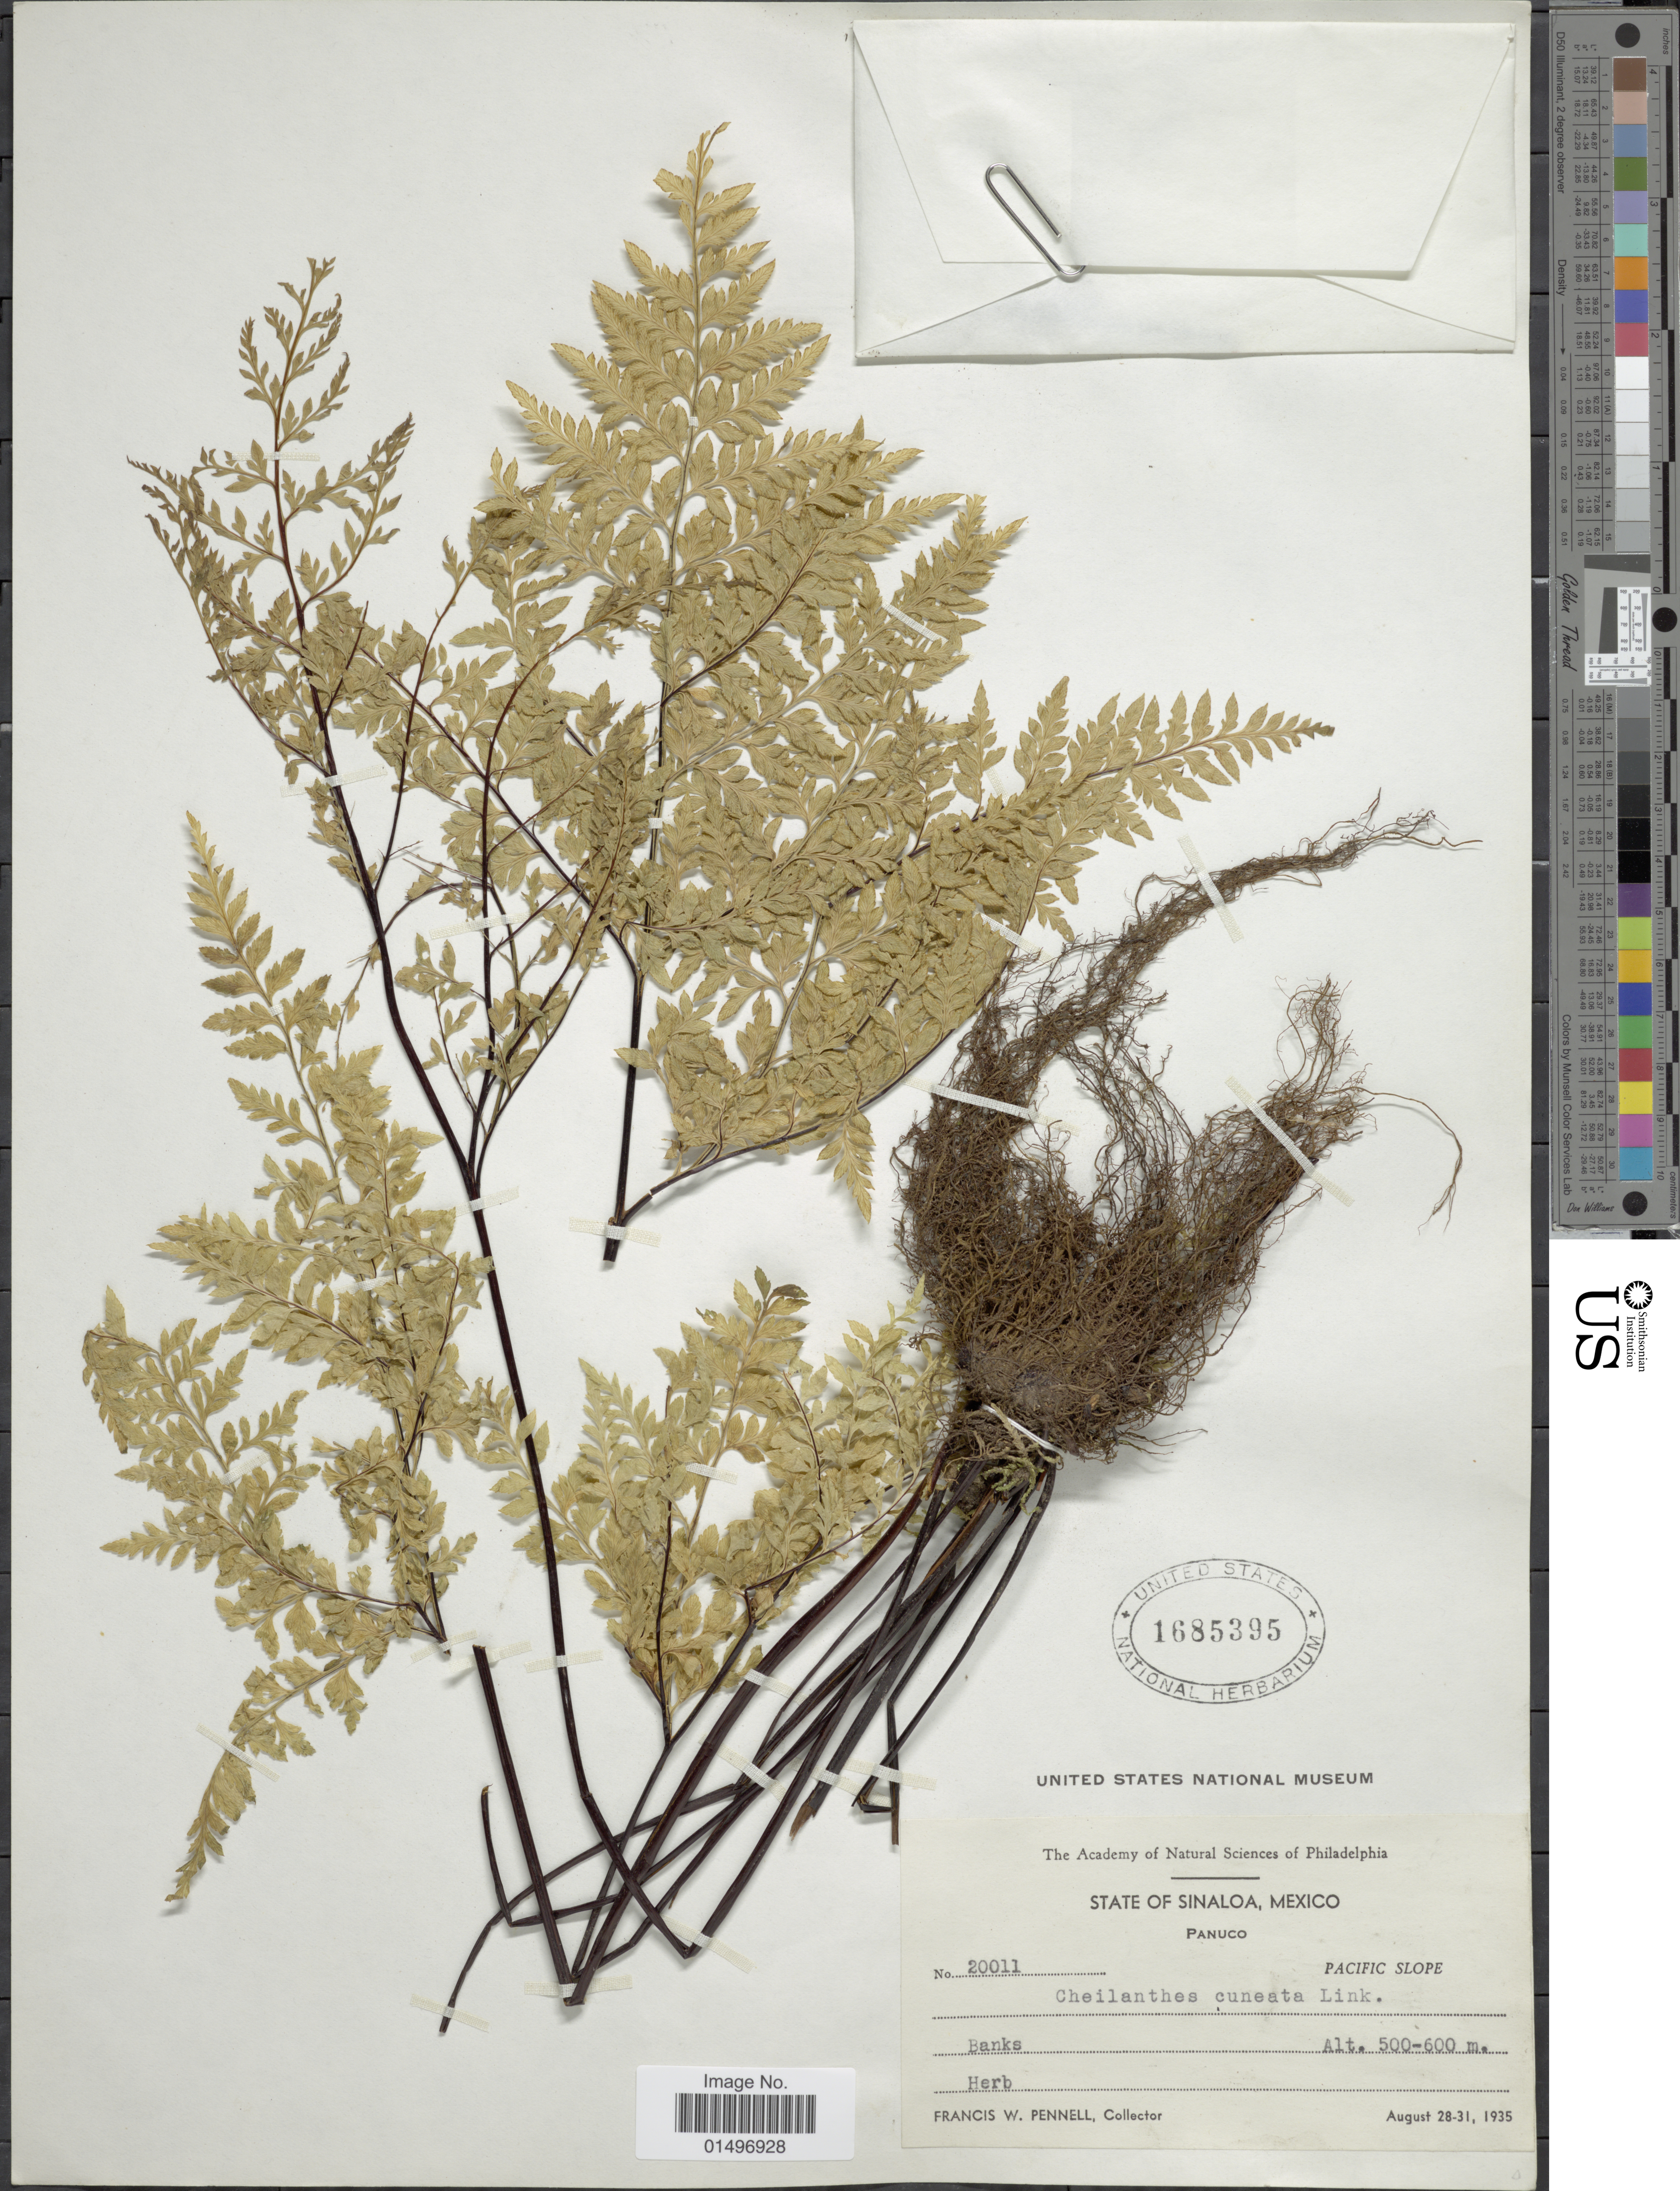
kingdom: Plantae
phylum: Tracheophyta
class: Polypodiopsida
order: Polypodiales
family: Pteridaceae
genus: Gaga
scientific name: Gaga chaerophylla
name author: (Mart. & Ikonn.-Gal.) Fay W. Li & Windham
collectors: F. W. Pennell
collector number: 20011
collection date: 1935-08-28/1935-08-31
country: Mexico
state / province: Sinaloa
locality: Mexico, Panuco, Pacific slope.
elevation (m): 500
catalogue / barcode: US 1685395